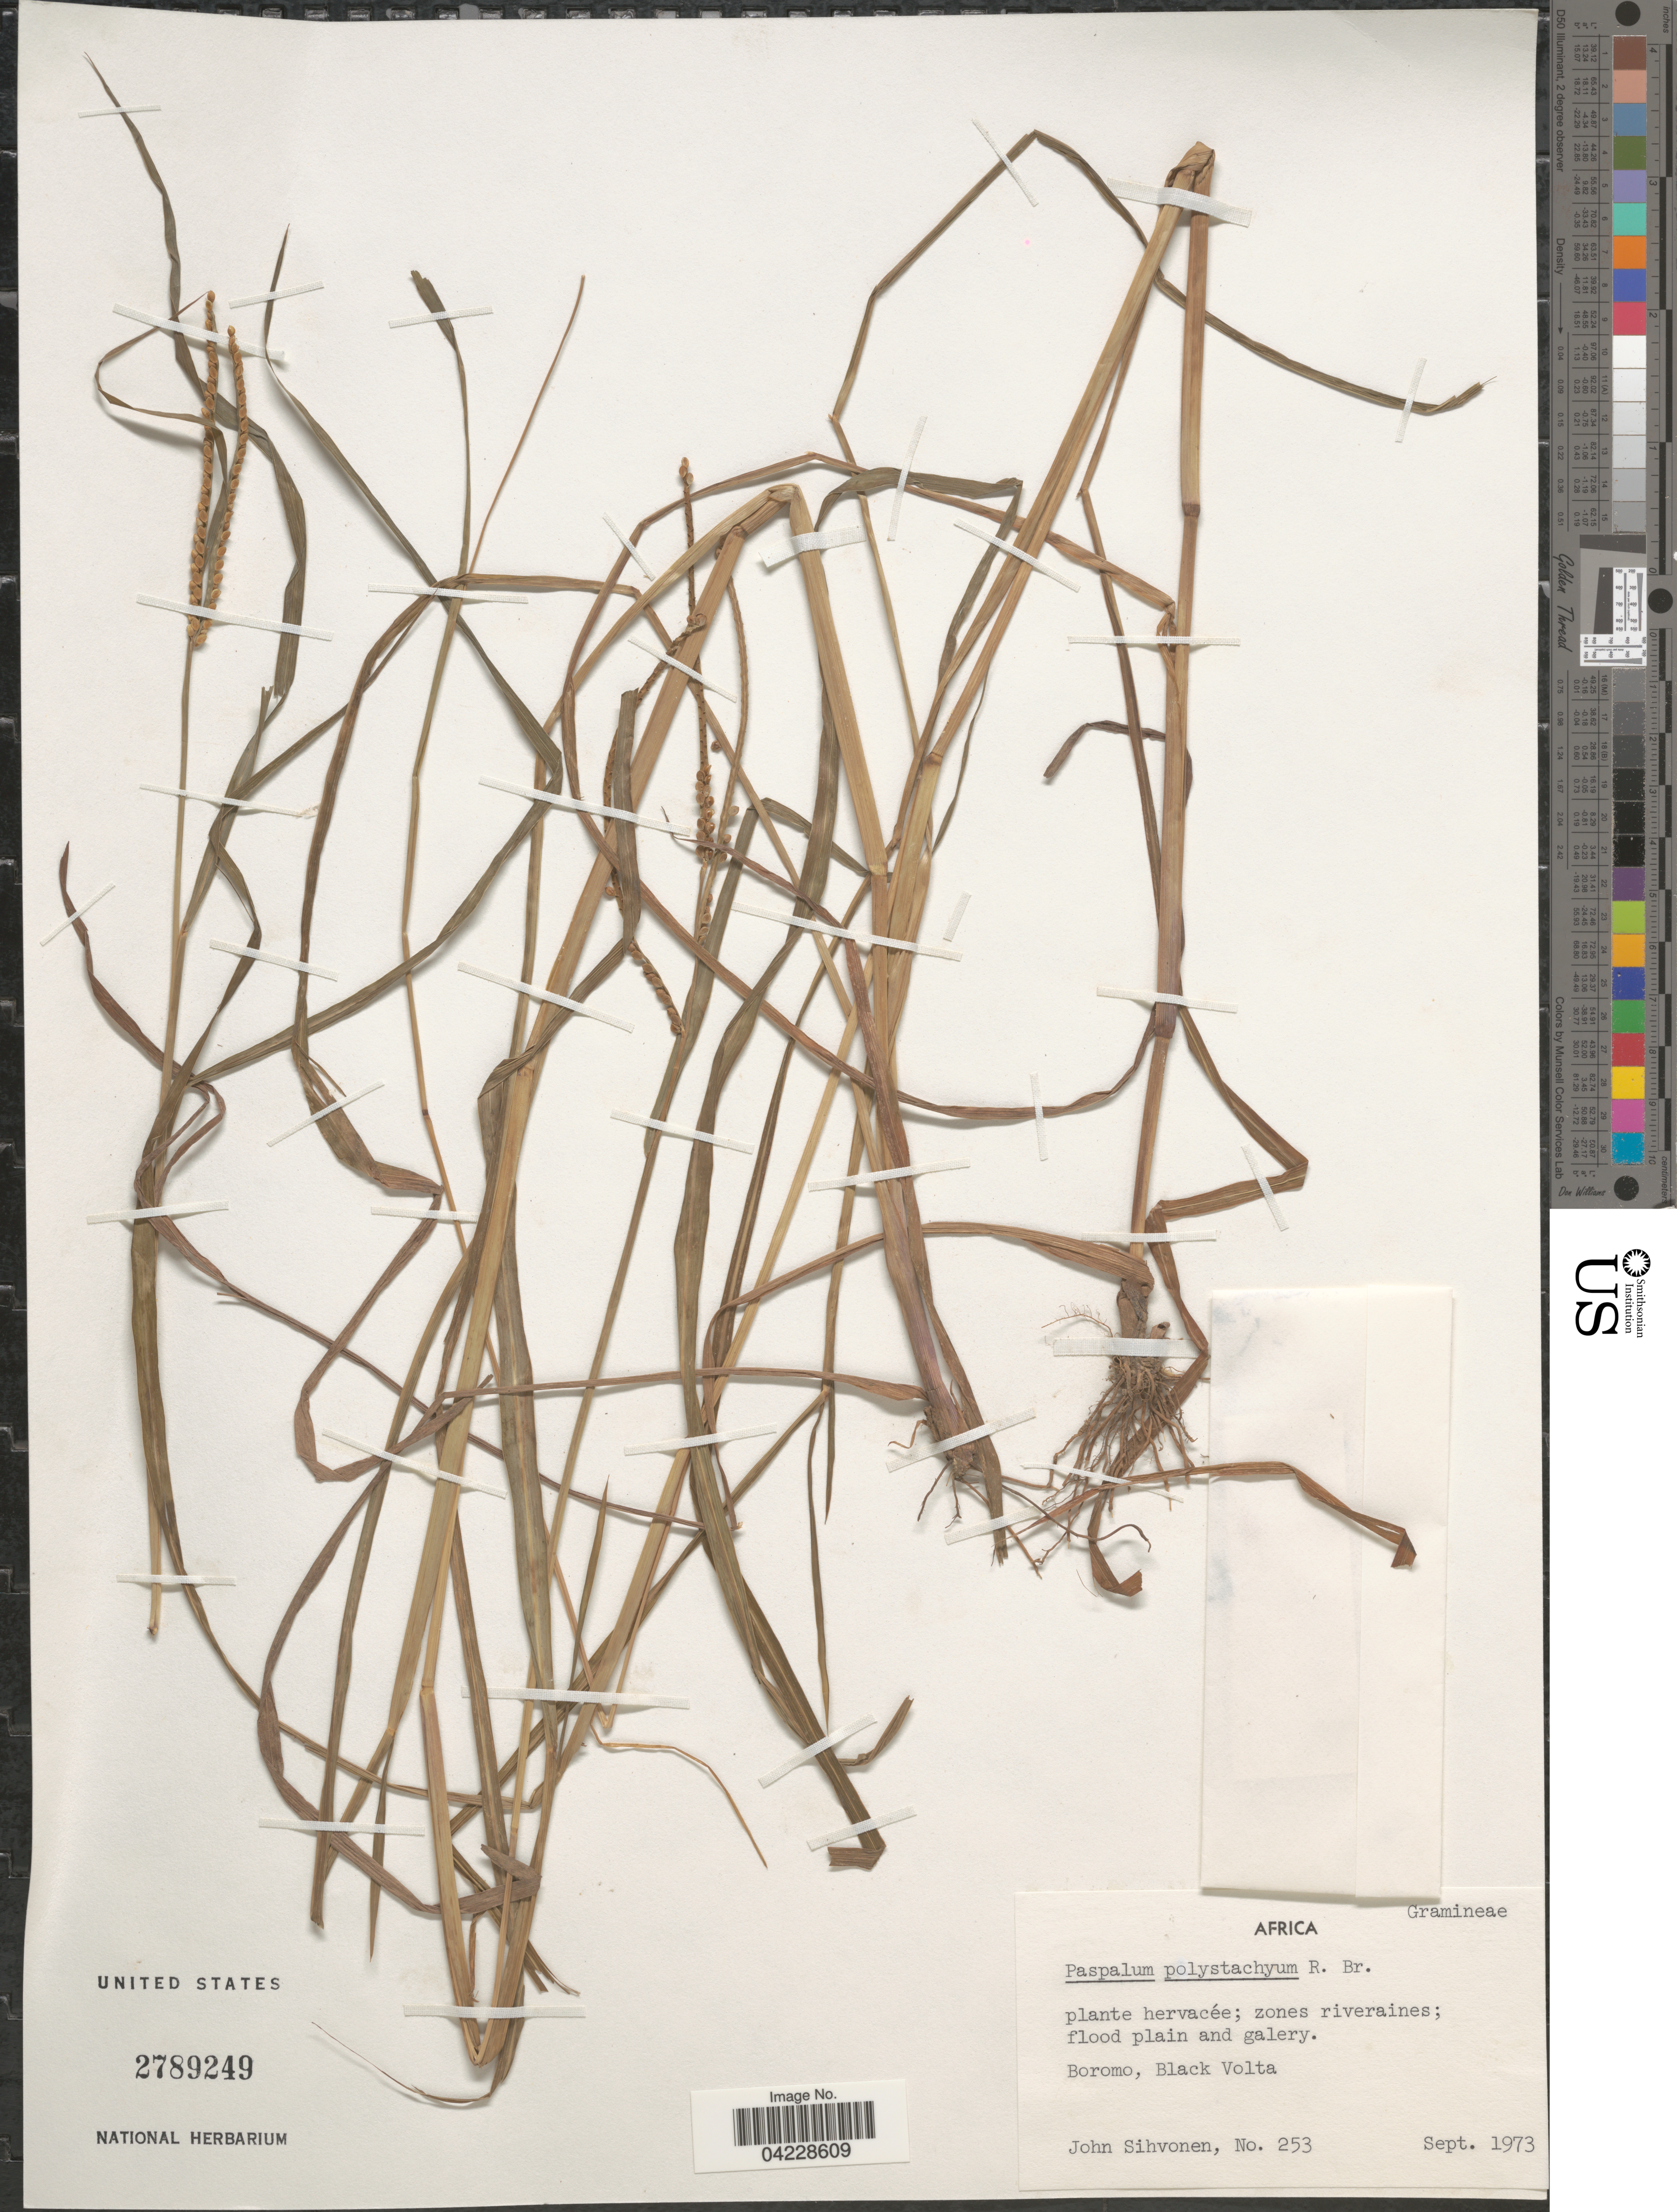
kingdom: Plantae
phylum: Tracheophyta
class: Liliopsida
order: Poales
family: Poaceae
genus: Paspalum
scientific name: Paspalum scrobiculatum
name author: L.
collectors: J. Sihvonen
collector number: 253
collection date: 1973-09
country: Burkina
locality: Africa. Boromo, Black Volta.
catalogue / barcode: US 2789249